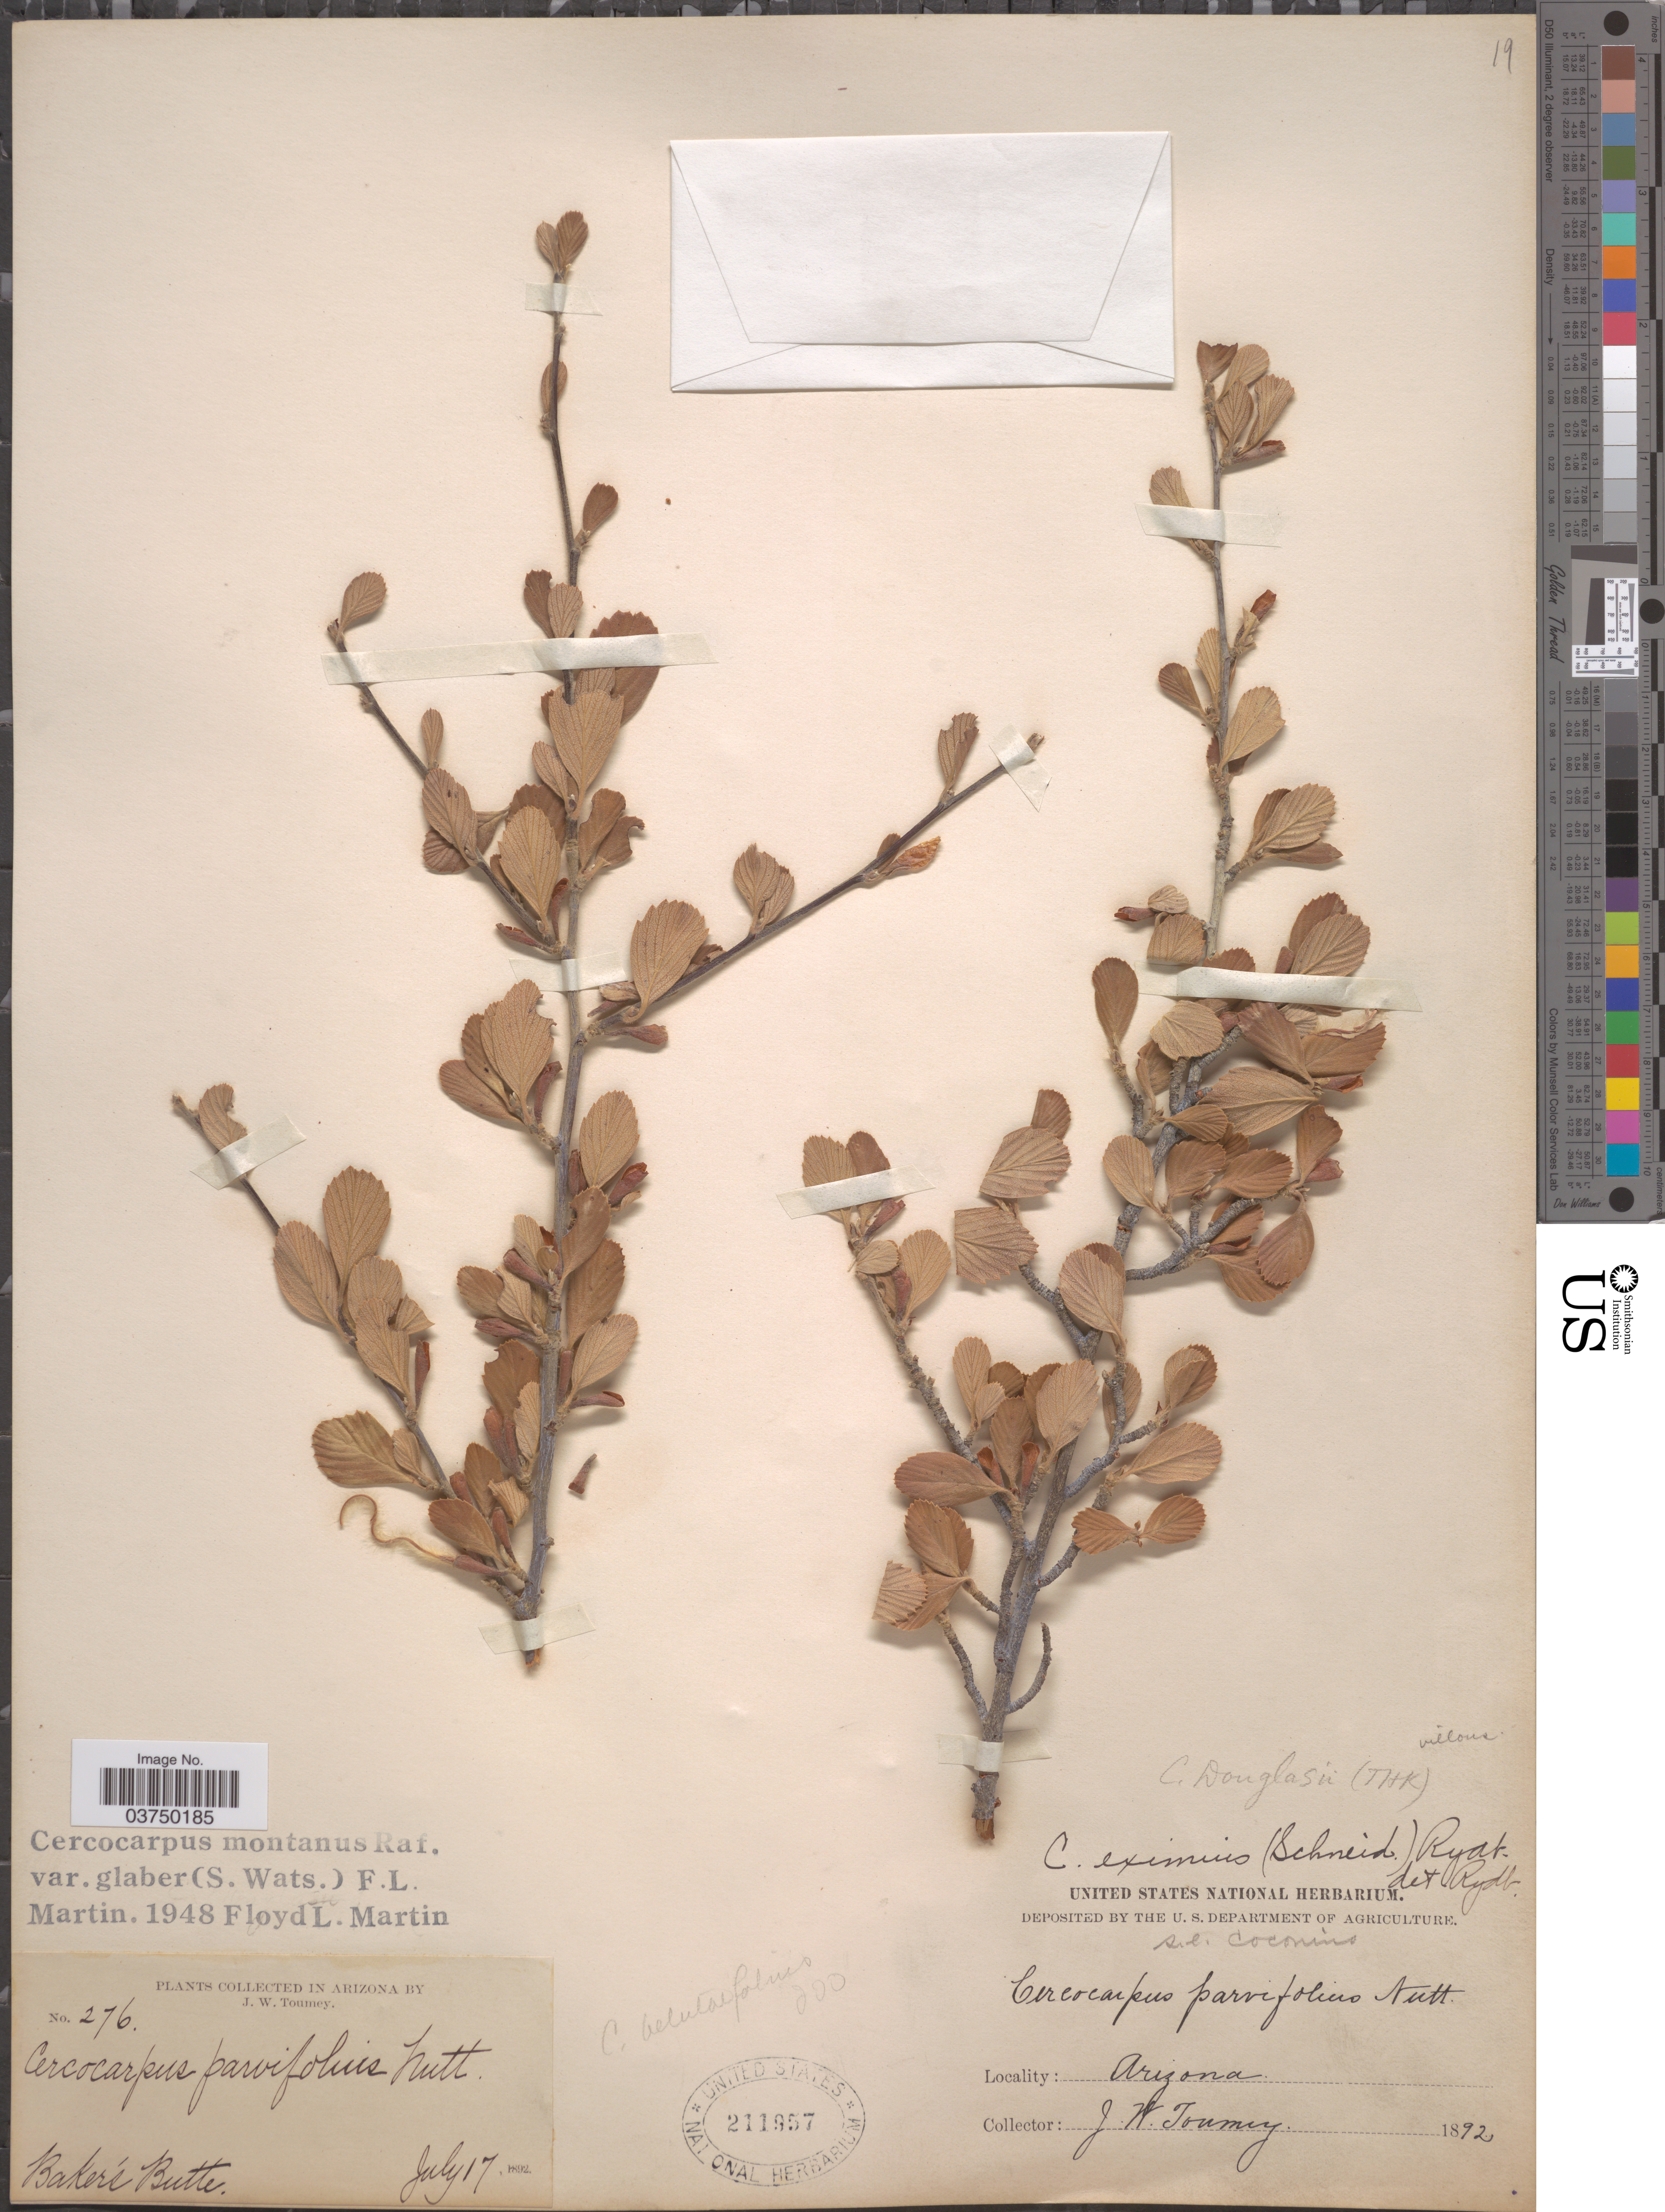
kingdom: Plantae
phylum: Tracheophyta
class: Magnoliopsida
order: Rosales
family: Rosaceae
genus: Cercocarpus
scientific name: Cercocarpus montanus var. glaber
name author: (S. Watson) F.L. Martin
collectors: J. W. Toumey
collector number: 276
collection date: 1892-07-17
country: United States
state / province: Arizona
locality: Bakerś Butte.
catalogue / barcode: US 211957